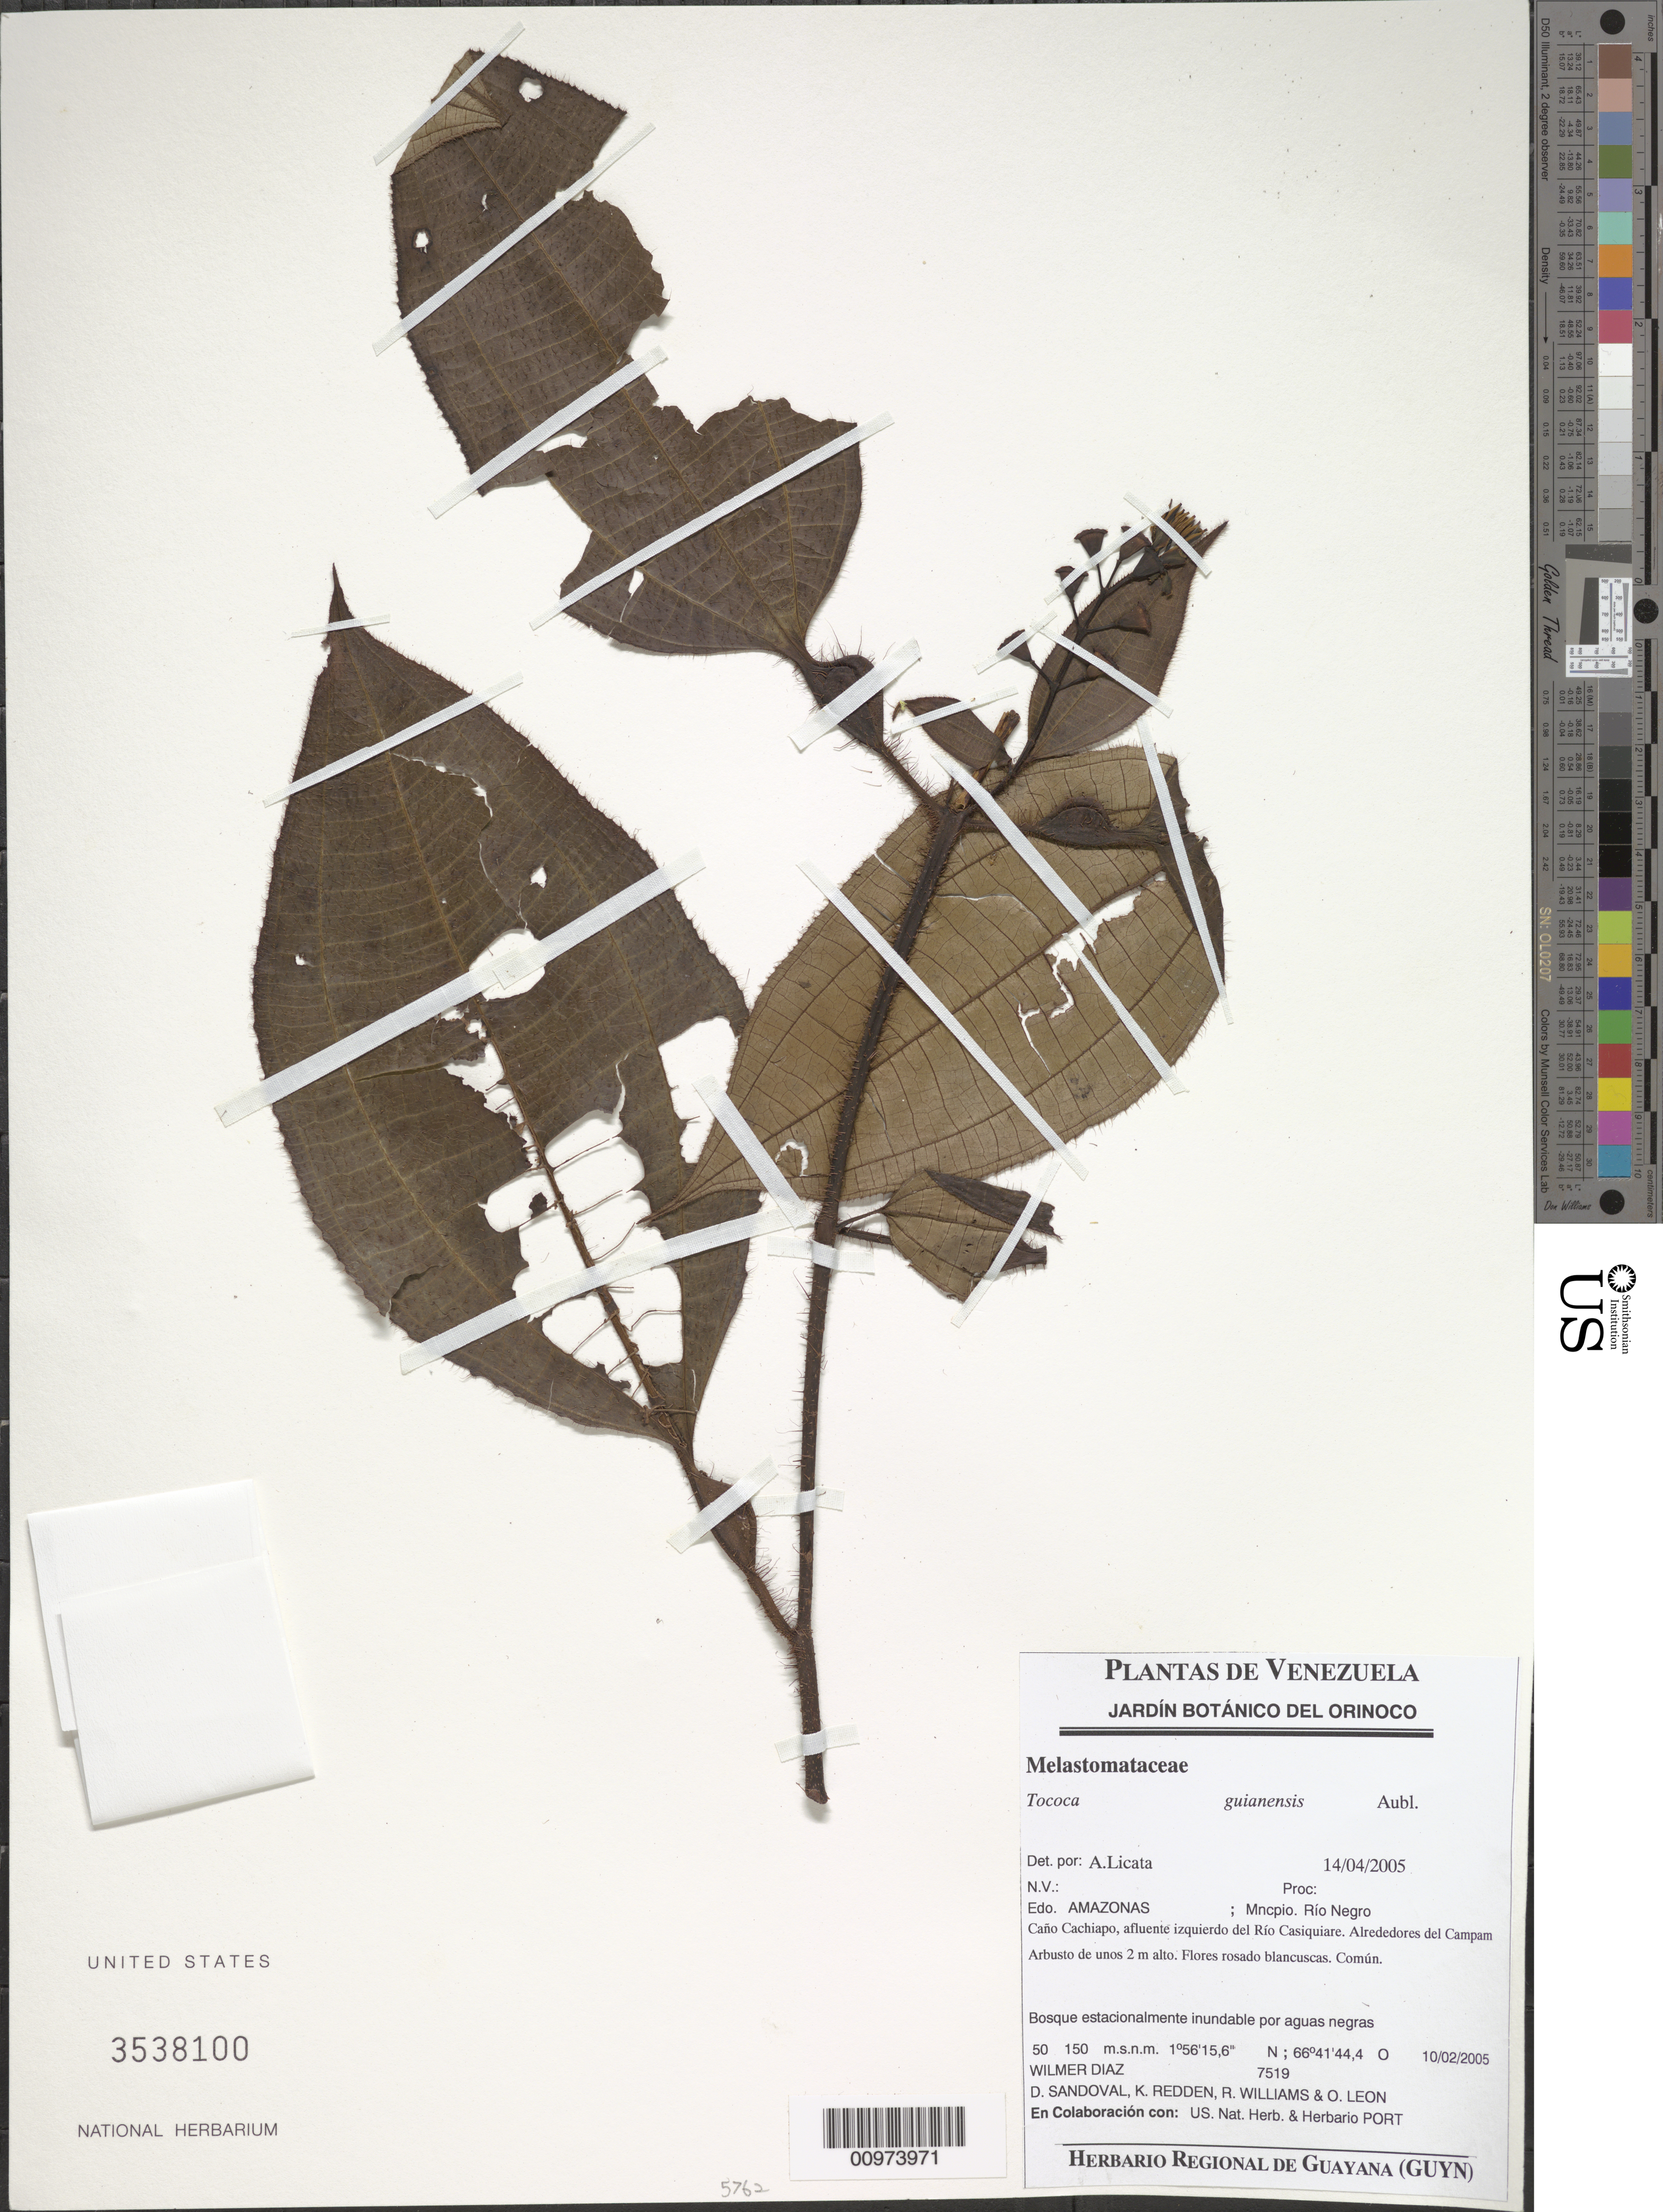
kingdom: Plantae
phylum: Tracheophyta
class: Magnoliopsida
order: Myrtales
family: Melastomataceae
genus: Tococa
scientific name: Tococa guianensis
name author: Aubl.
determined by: Licata, A., (PORT), Univ. Nac. Exp. de los Llanos Ezequiel Zamora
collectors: W. Díaz P., D. Sandoval, K. M. Redden, R. Williams & O. León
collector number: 7519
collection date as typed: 10-Feb-05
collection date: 2005-02-10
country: Venezuela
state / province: Amazonas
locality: Mun. Río Negro, Caño Cachiapo, afluente del Río Casiquaire, alrededores del Campamento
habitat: Bosque estacionalmente inundable por aguas negras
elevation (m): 50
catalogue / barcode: US 3538100